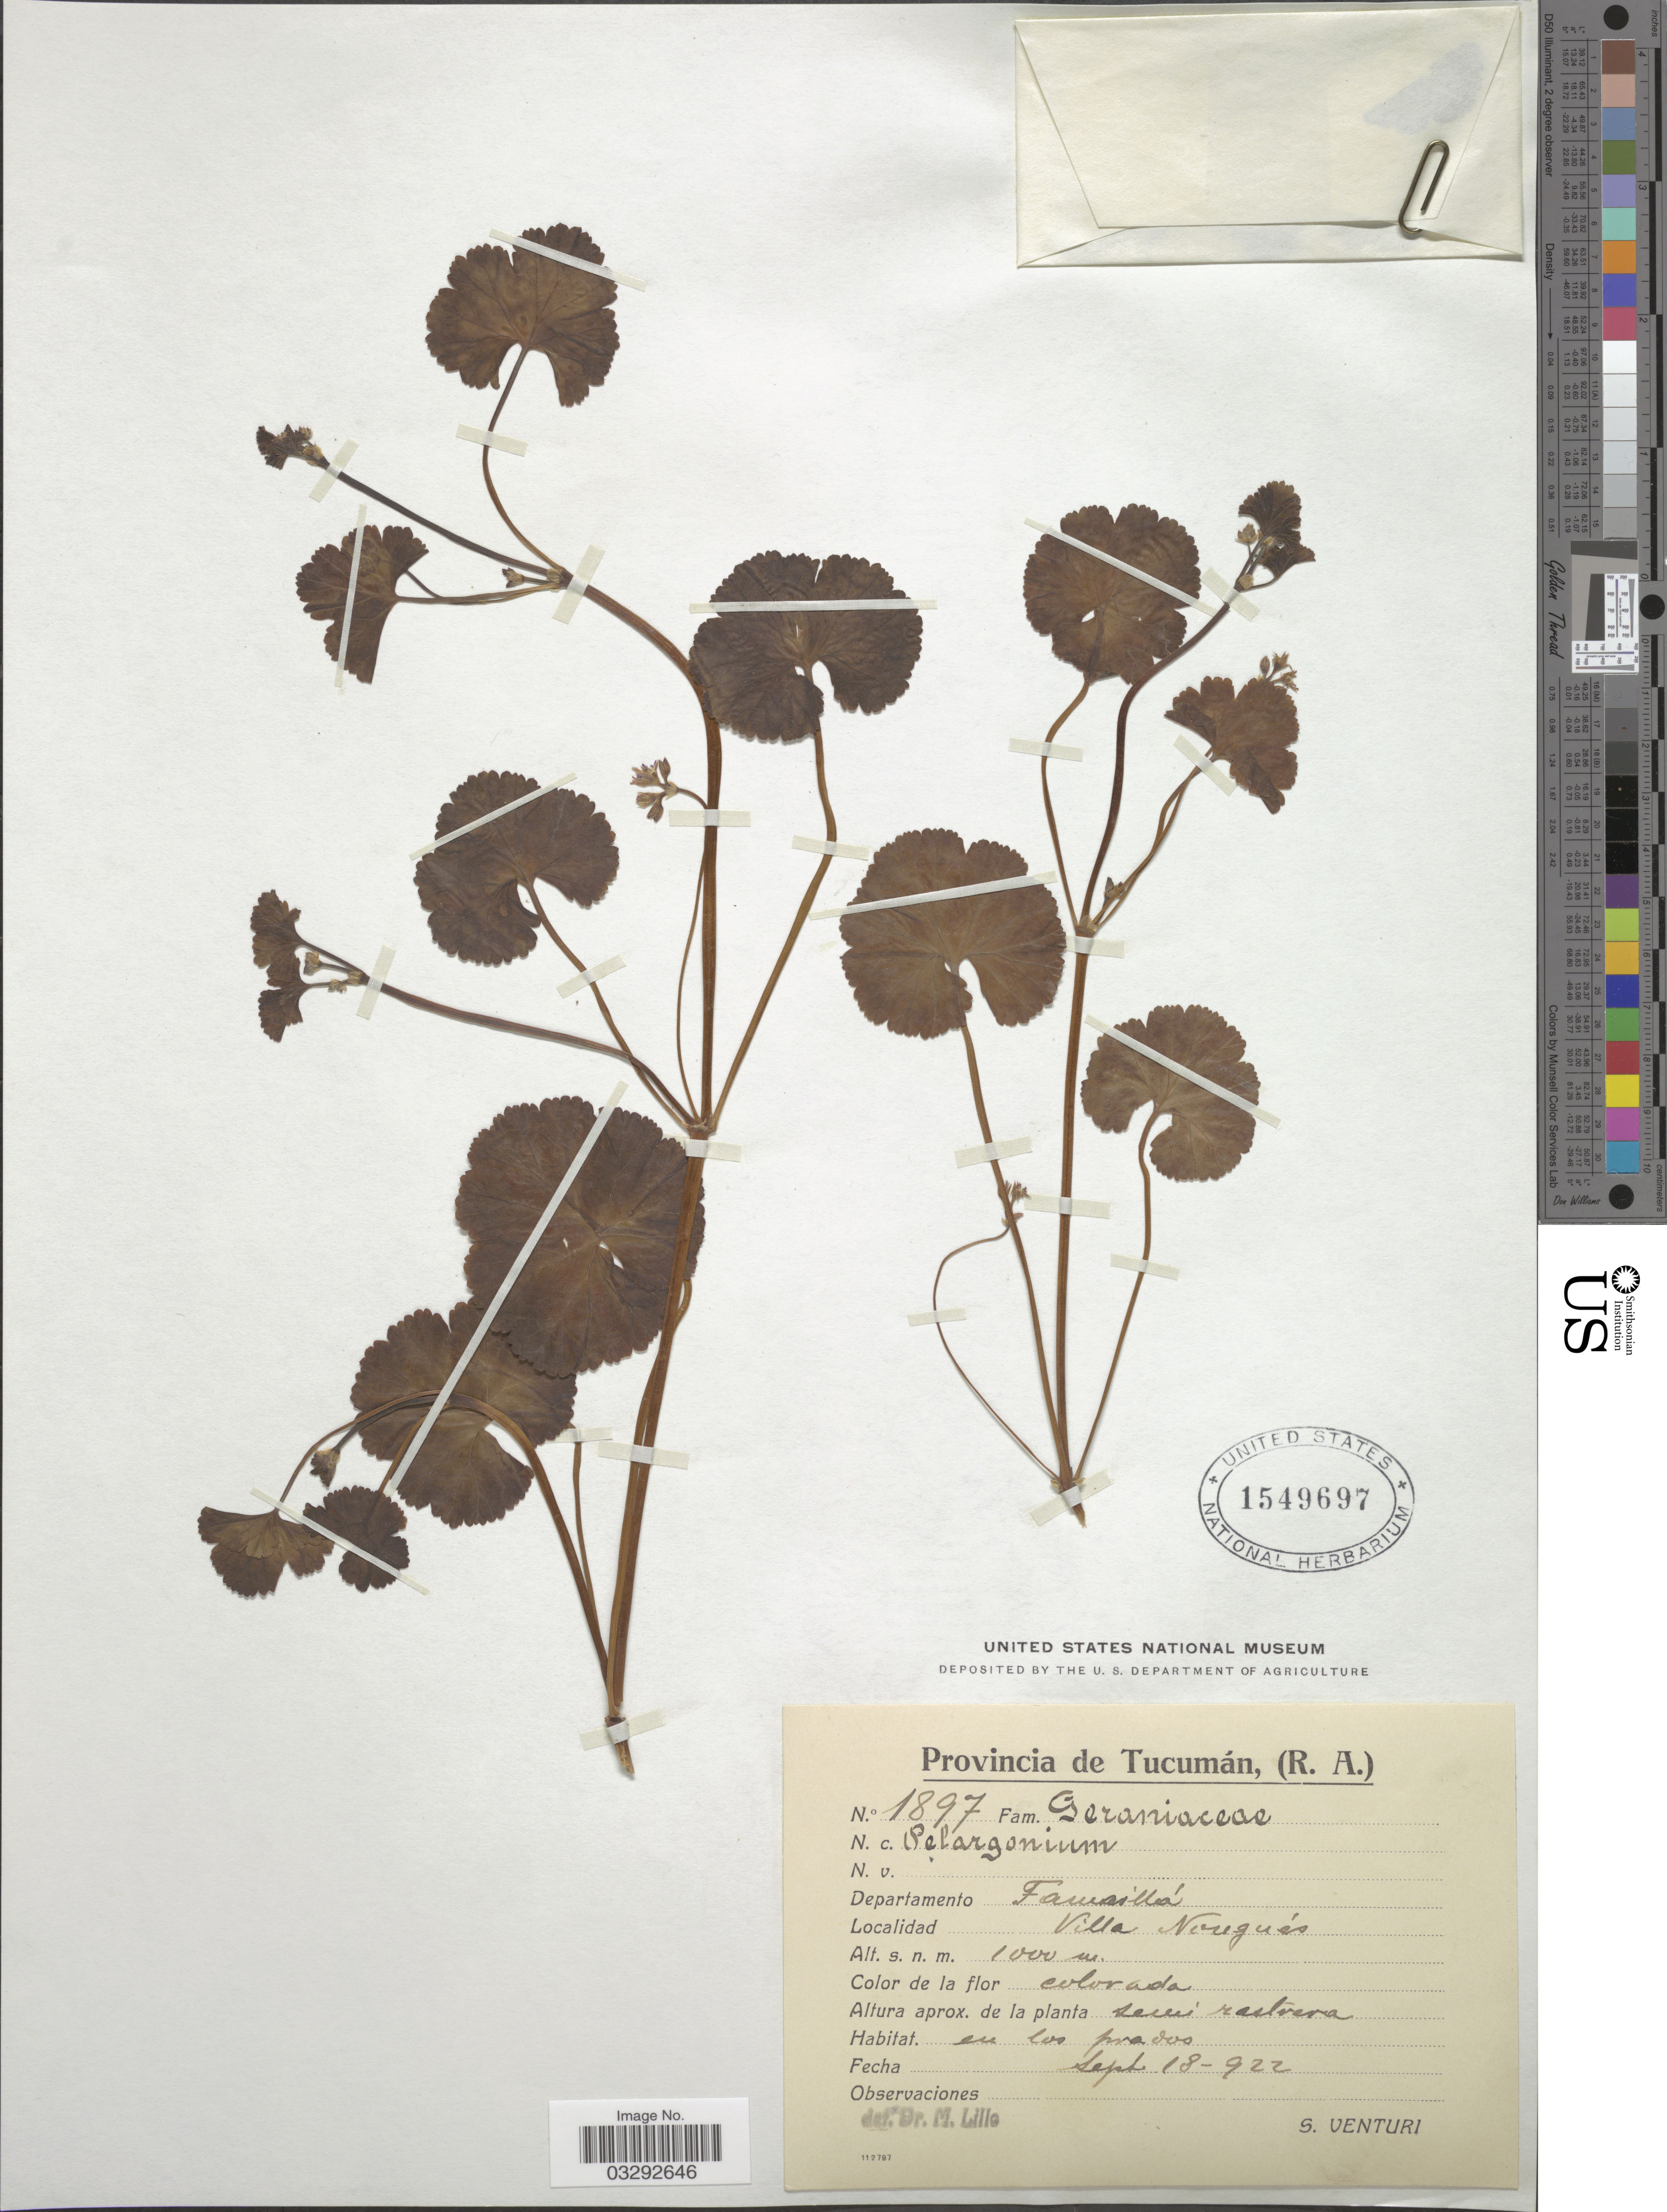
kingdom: Plantae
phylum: Tracheophyta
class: Magnoliopsida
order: Geraniales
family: Geraniaceae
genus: Pelargonium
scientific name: Pelargonium sp.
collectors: S. Venturi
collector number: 1897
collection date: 1922-09-18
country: Argentina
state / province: Tucuman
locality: Departamento Famaillá. Villa Nougués.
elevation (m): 1000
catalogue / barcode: US 1549697